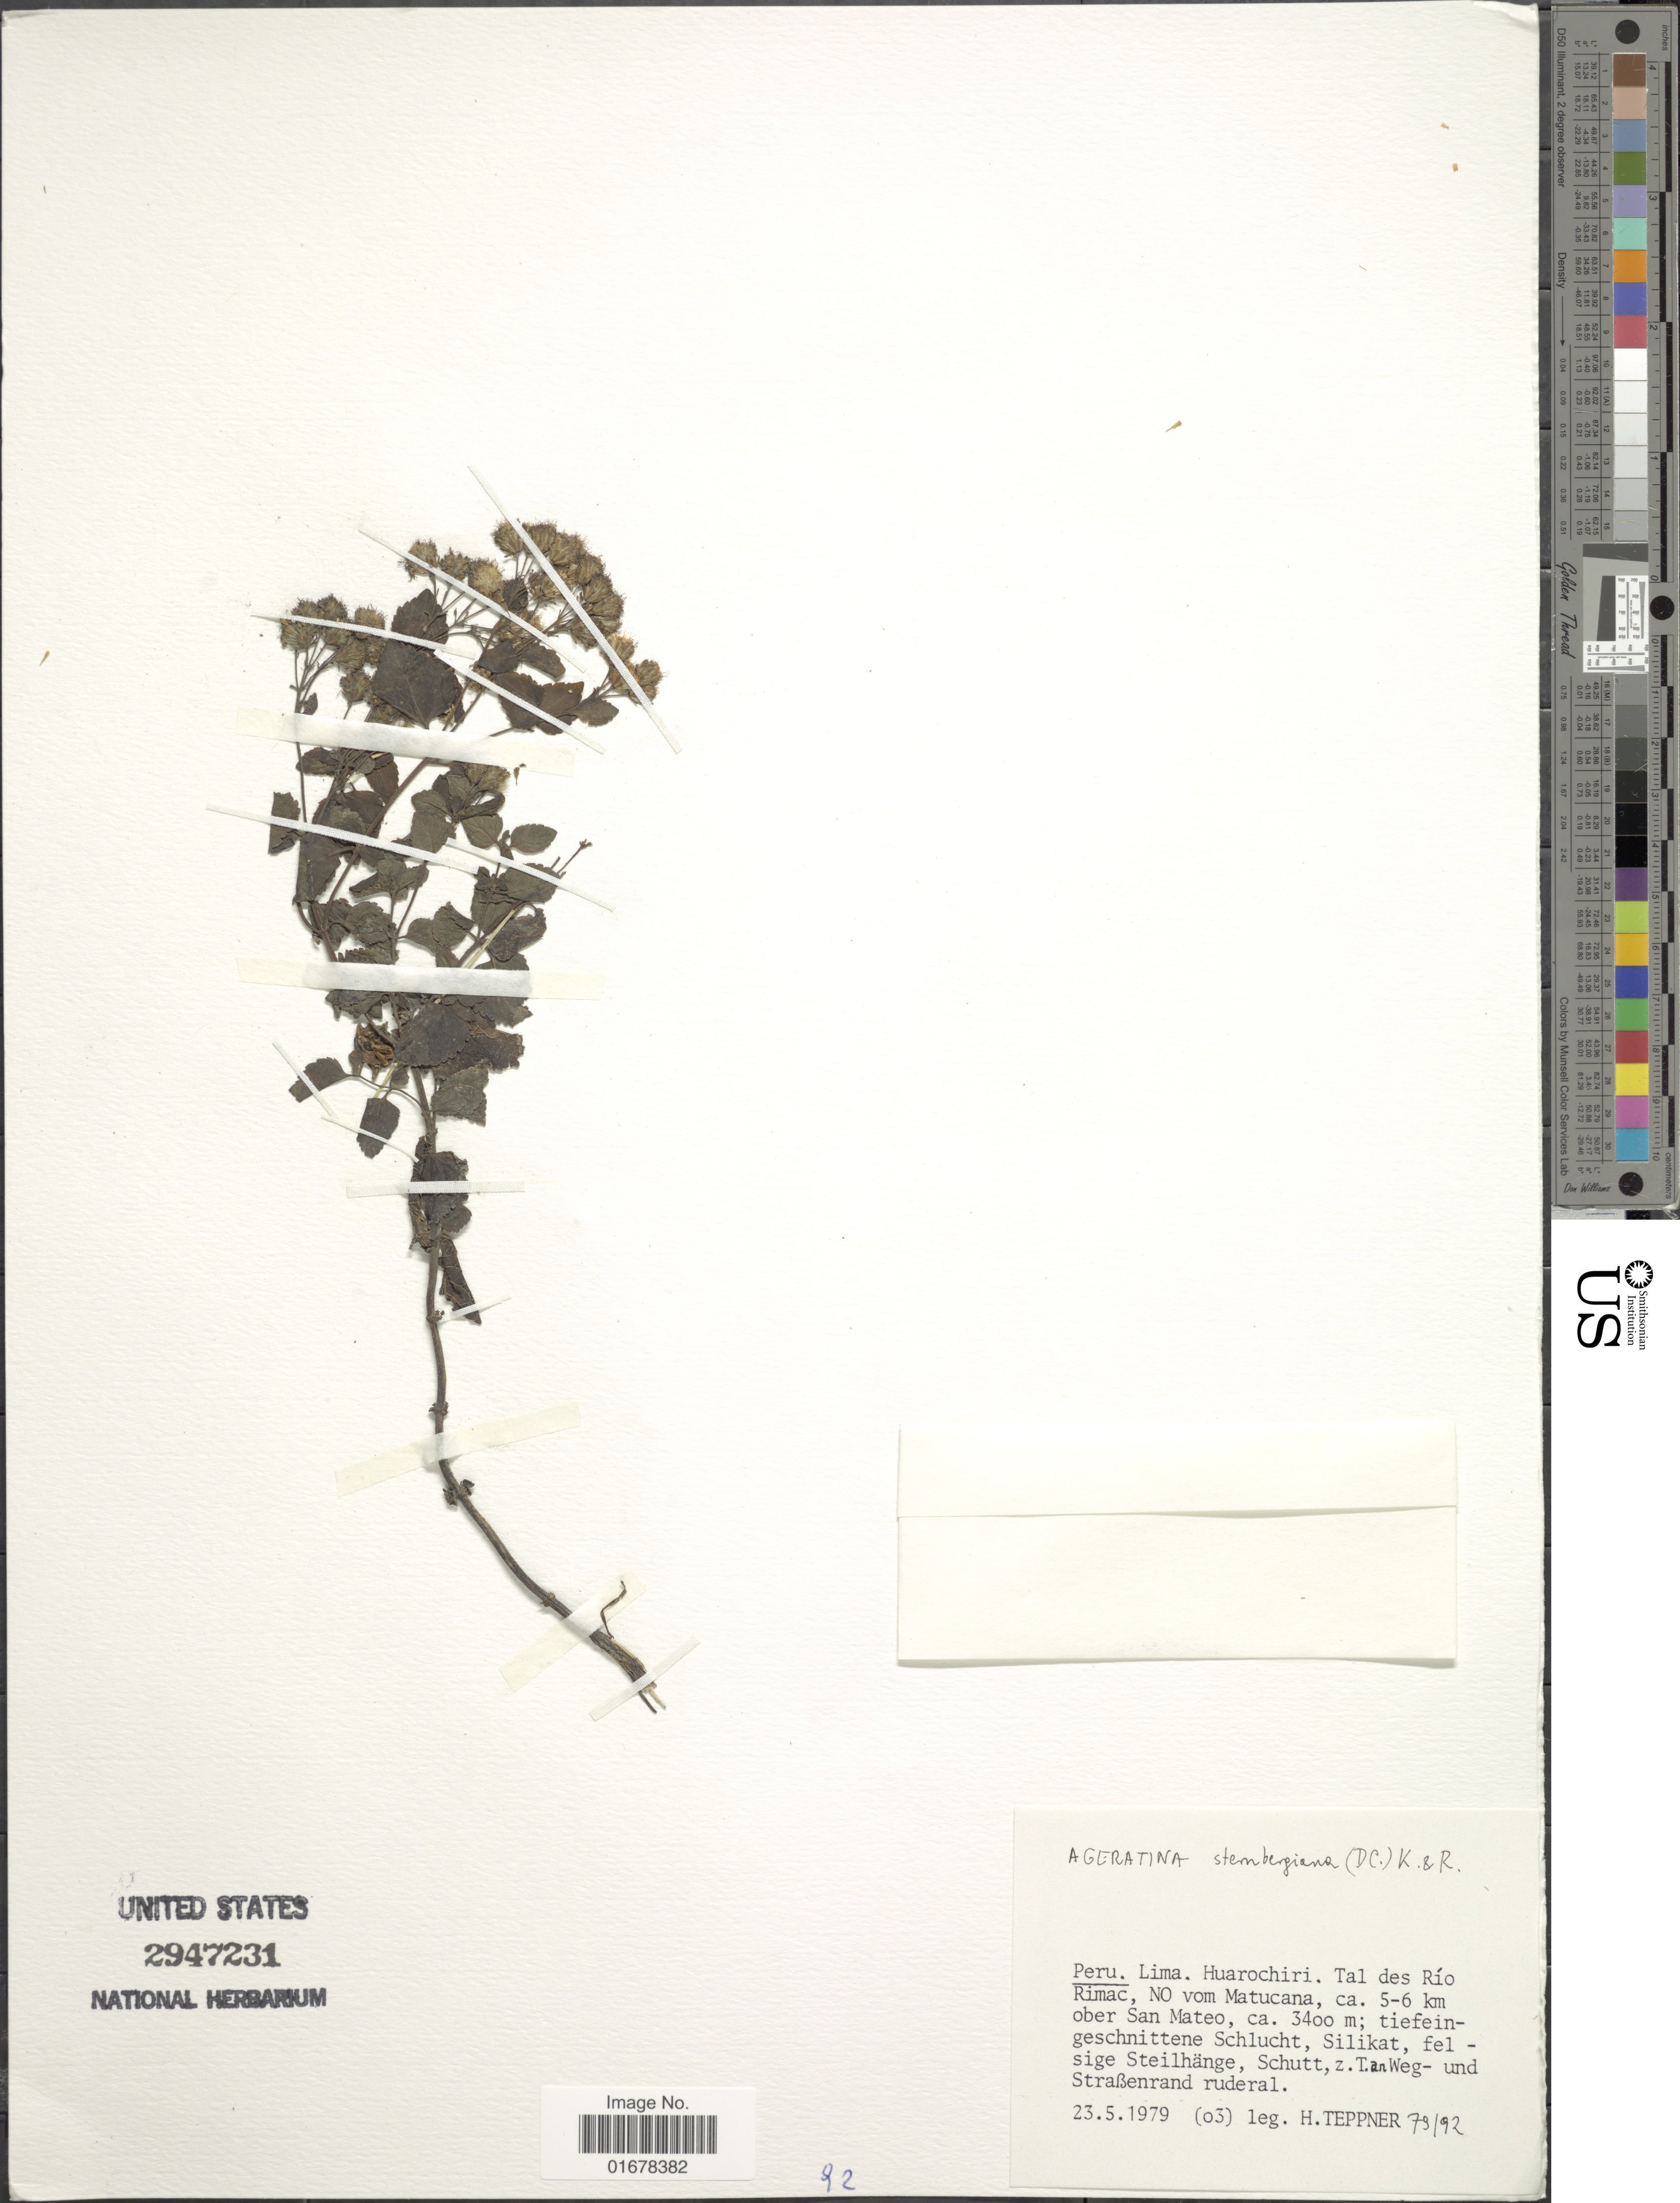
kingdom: Plantae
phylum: Tracheophyta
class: Magnoliopsida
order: Asterales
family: Asteraceae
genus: Ageratina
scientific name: Ageratina sternbergiana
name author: (DC.) R.M. King & H. Rob.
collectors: H. Teppner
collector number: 79/92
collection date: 1979-05-23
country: Peru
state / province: Lima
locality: Lima, Huarochiri, tal des Rio Rimac, NO vom Matucana, 5-6 km ober San mateo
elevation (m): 3400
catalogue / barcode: US 2947232